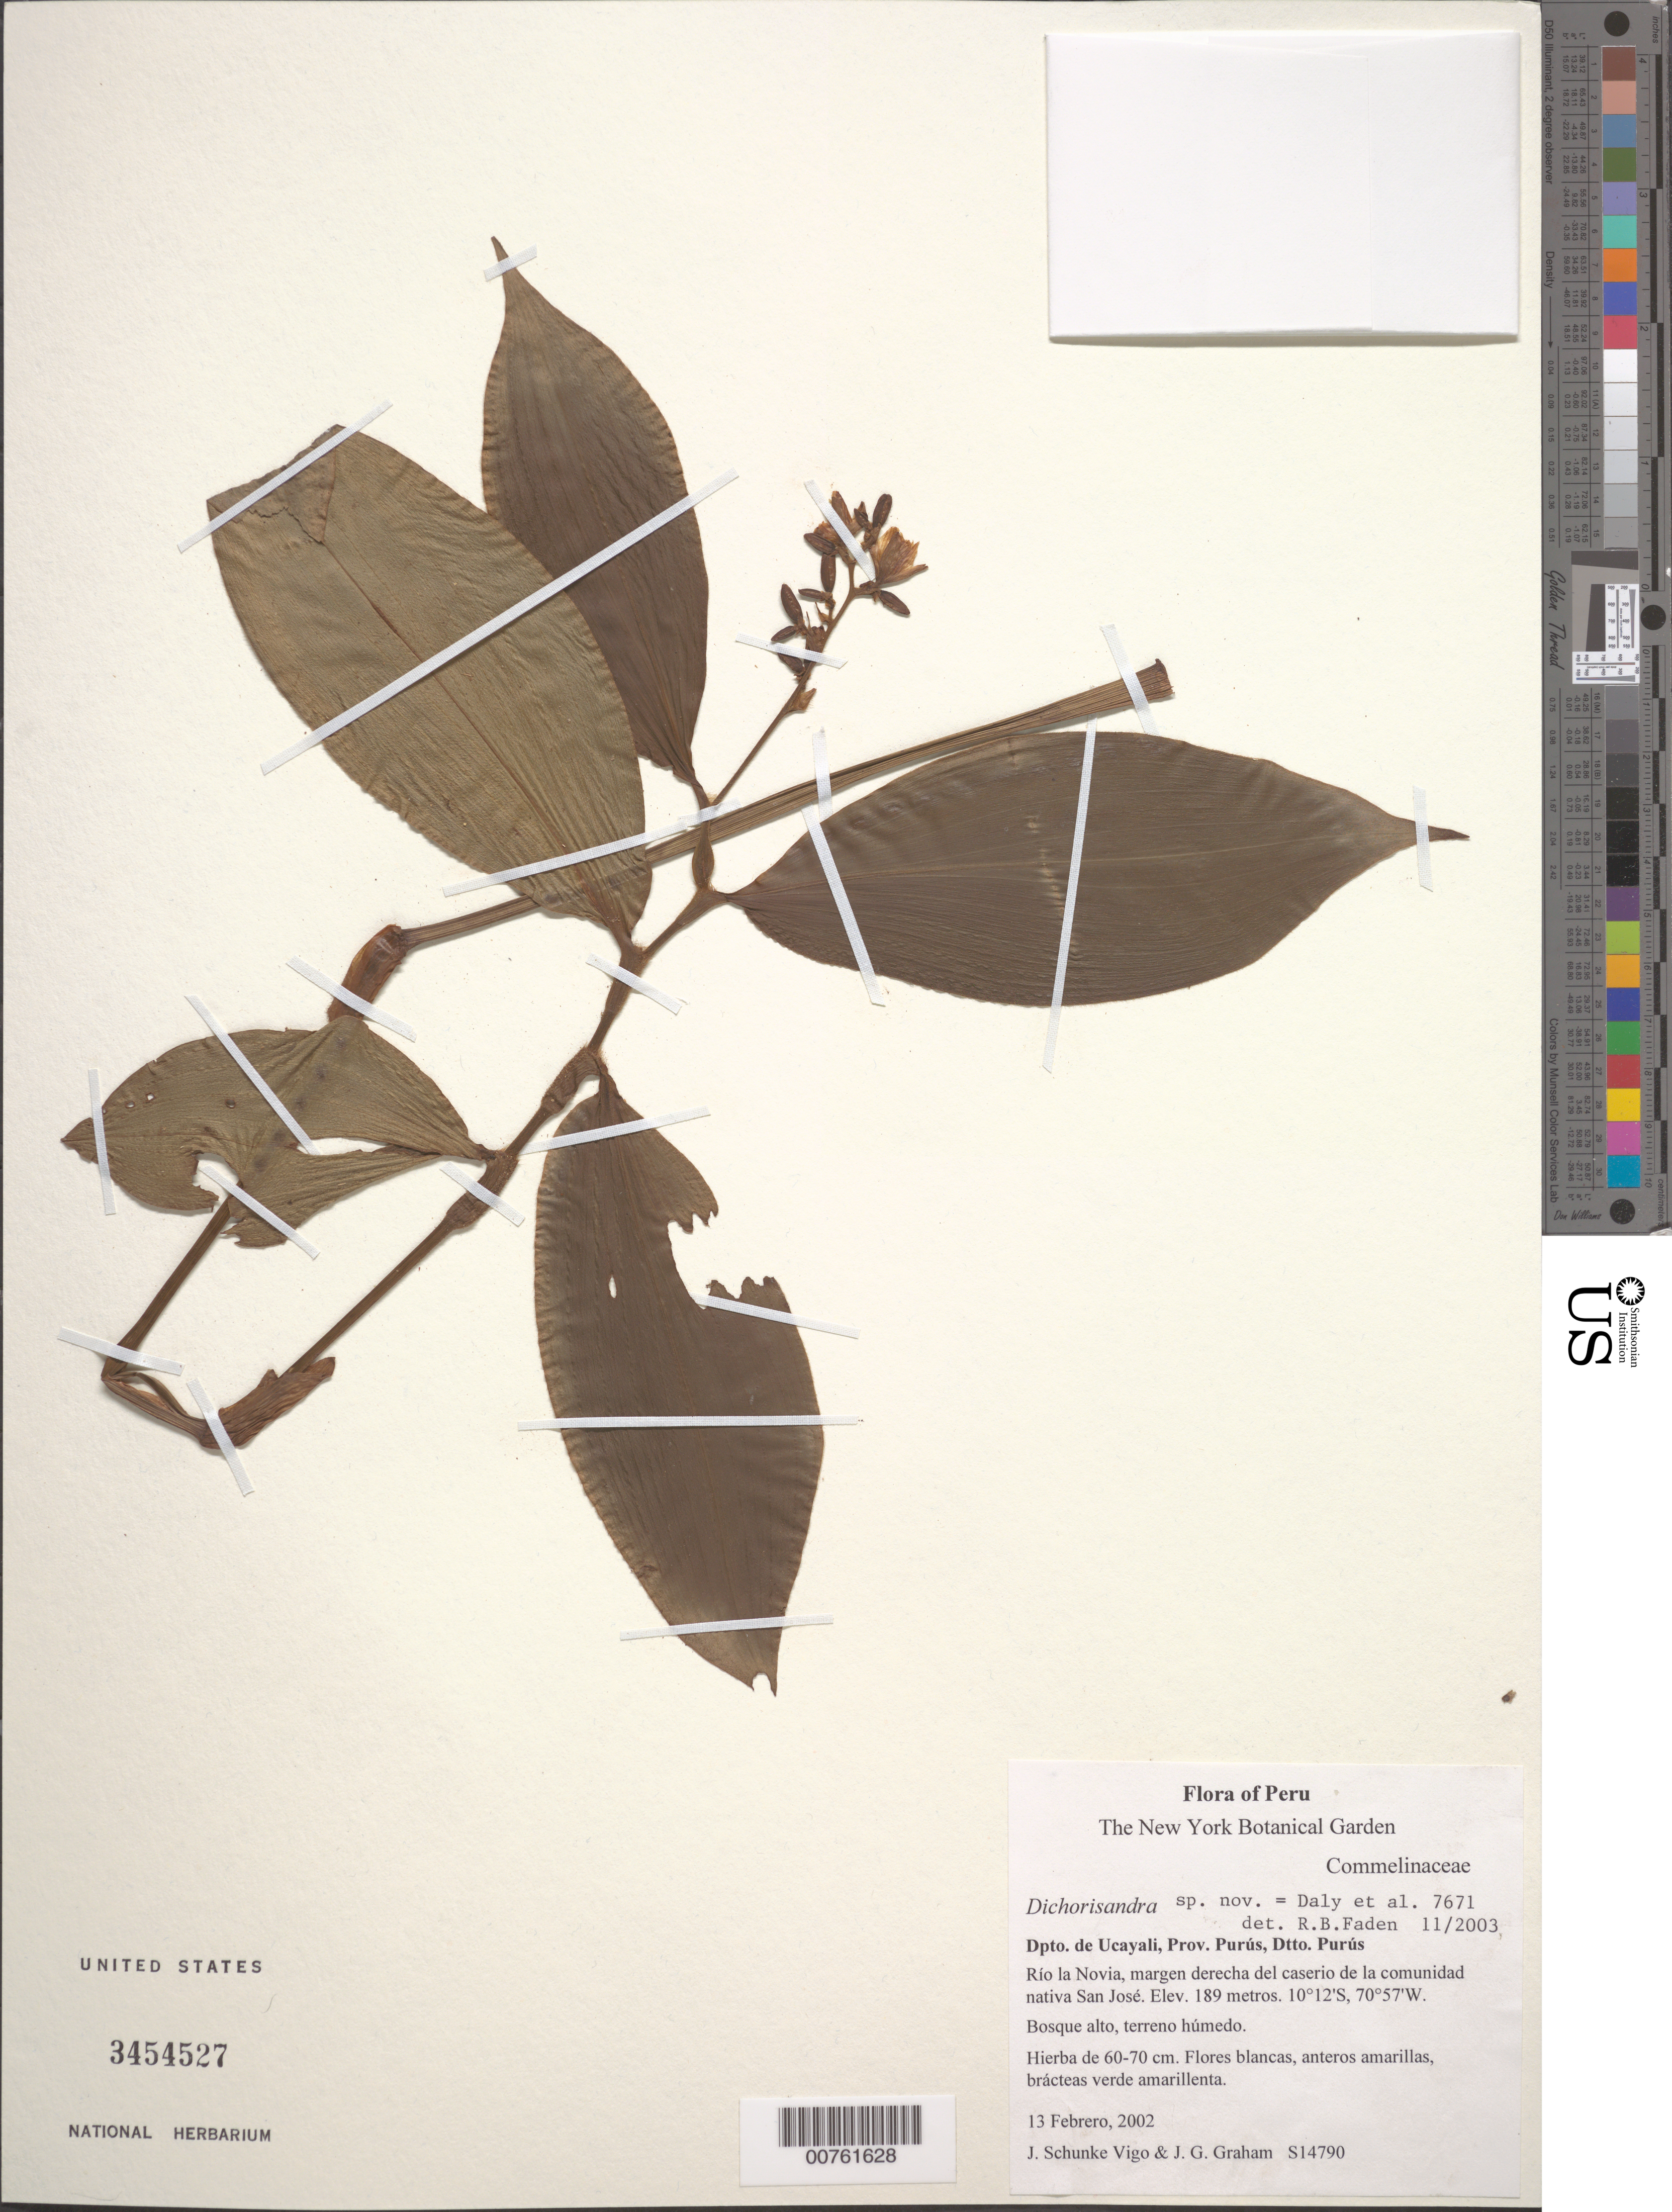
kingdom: Plantae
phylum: Tracheophyta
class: Liliopsida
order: Commelinales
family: Commelinaceae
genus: Dichorisandra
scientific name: Dichorisandra sp. nov.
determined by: Faden, Robert B., (US), Smithsonian Institution - National Museum of Natural History (UNITED STATES)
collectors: J. Schunke Vigo & J. Graham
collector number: S14790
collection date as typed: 13 Feb 2002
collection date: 2002-02-13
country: Peru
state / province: Ucayali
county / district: Purús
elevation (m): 189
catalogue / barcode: US 3454527